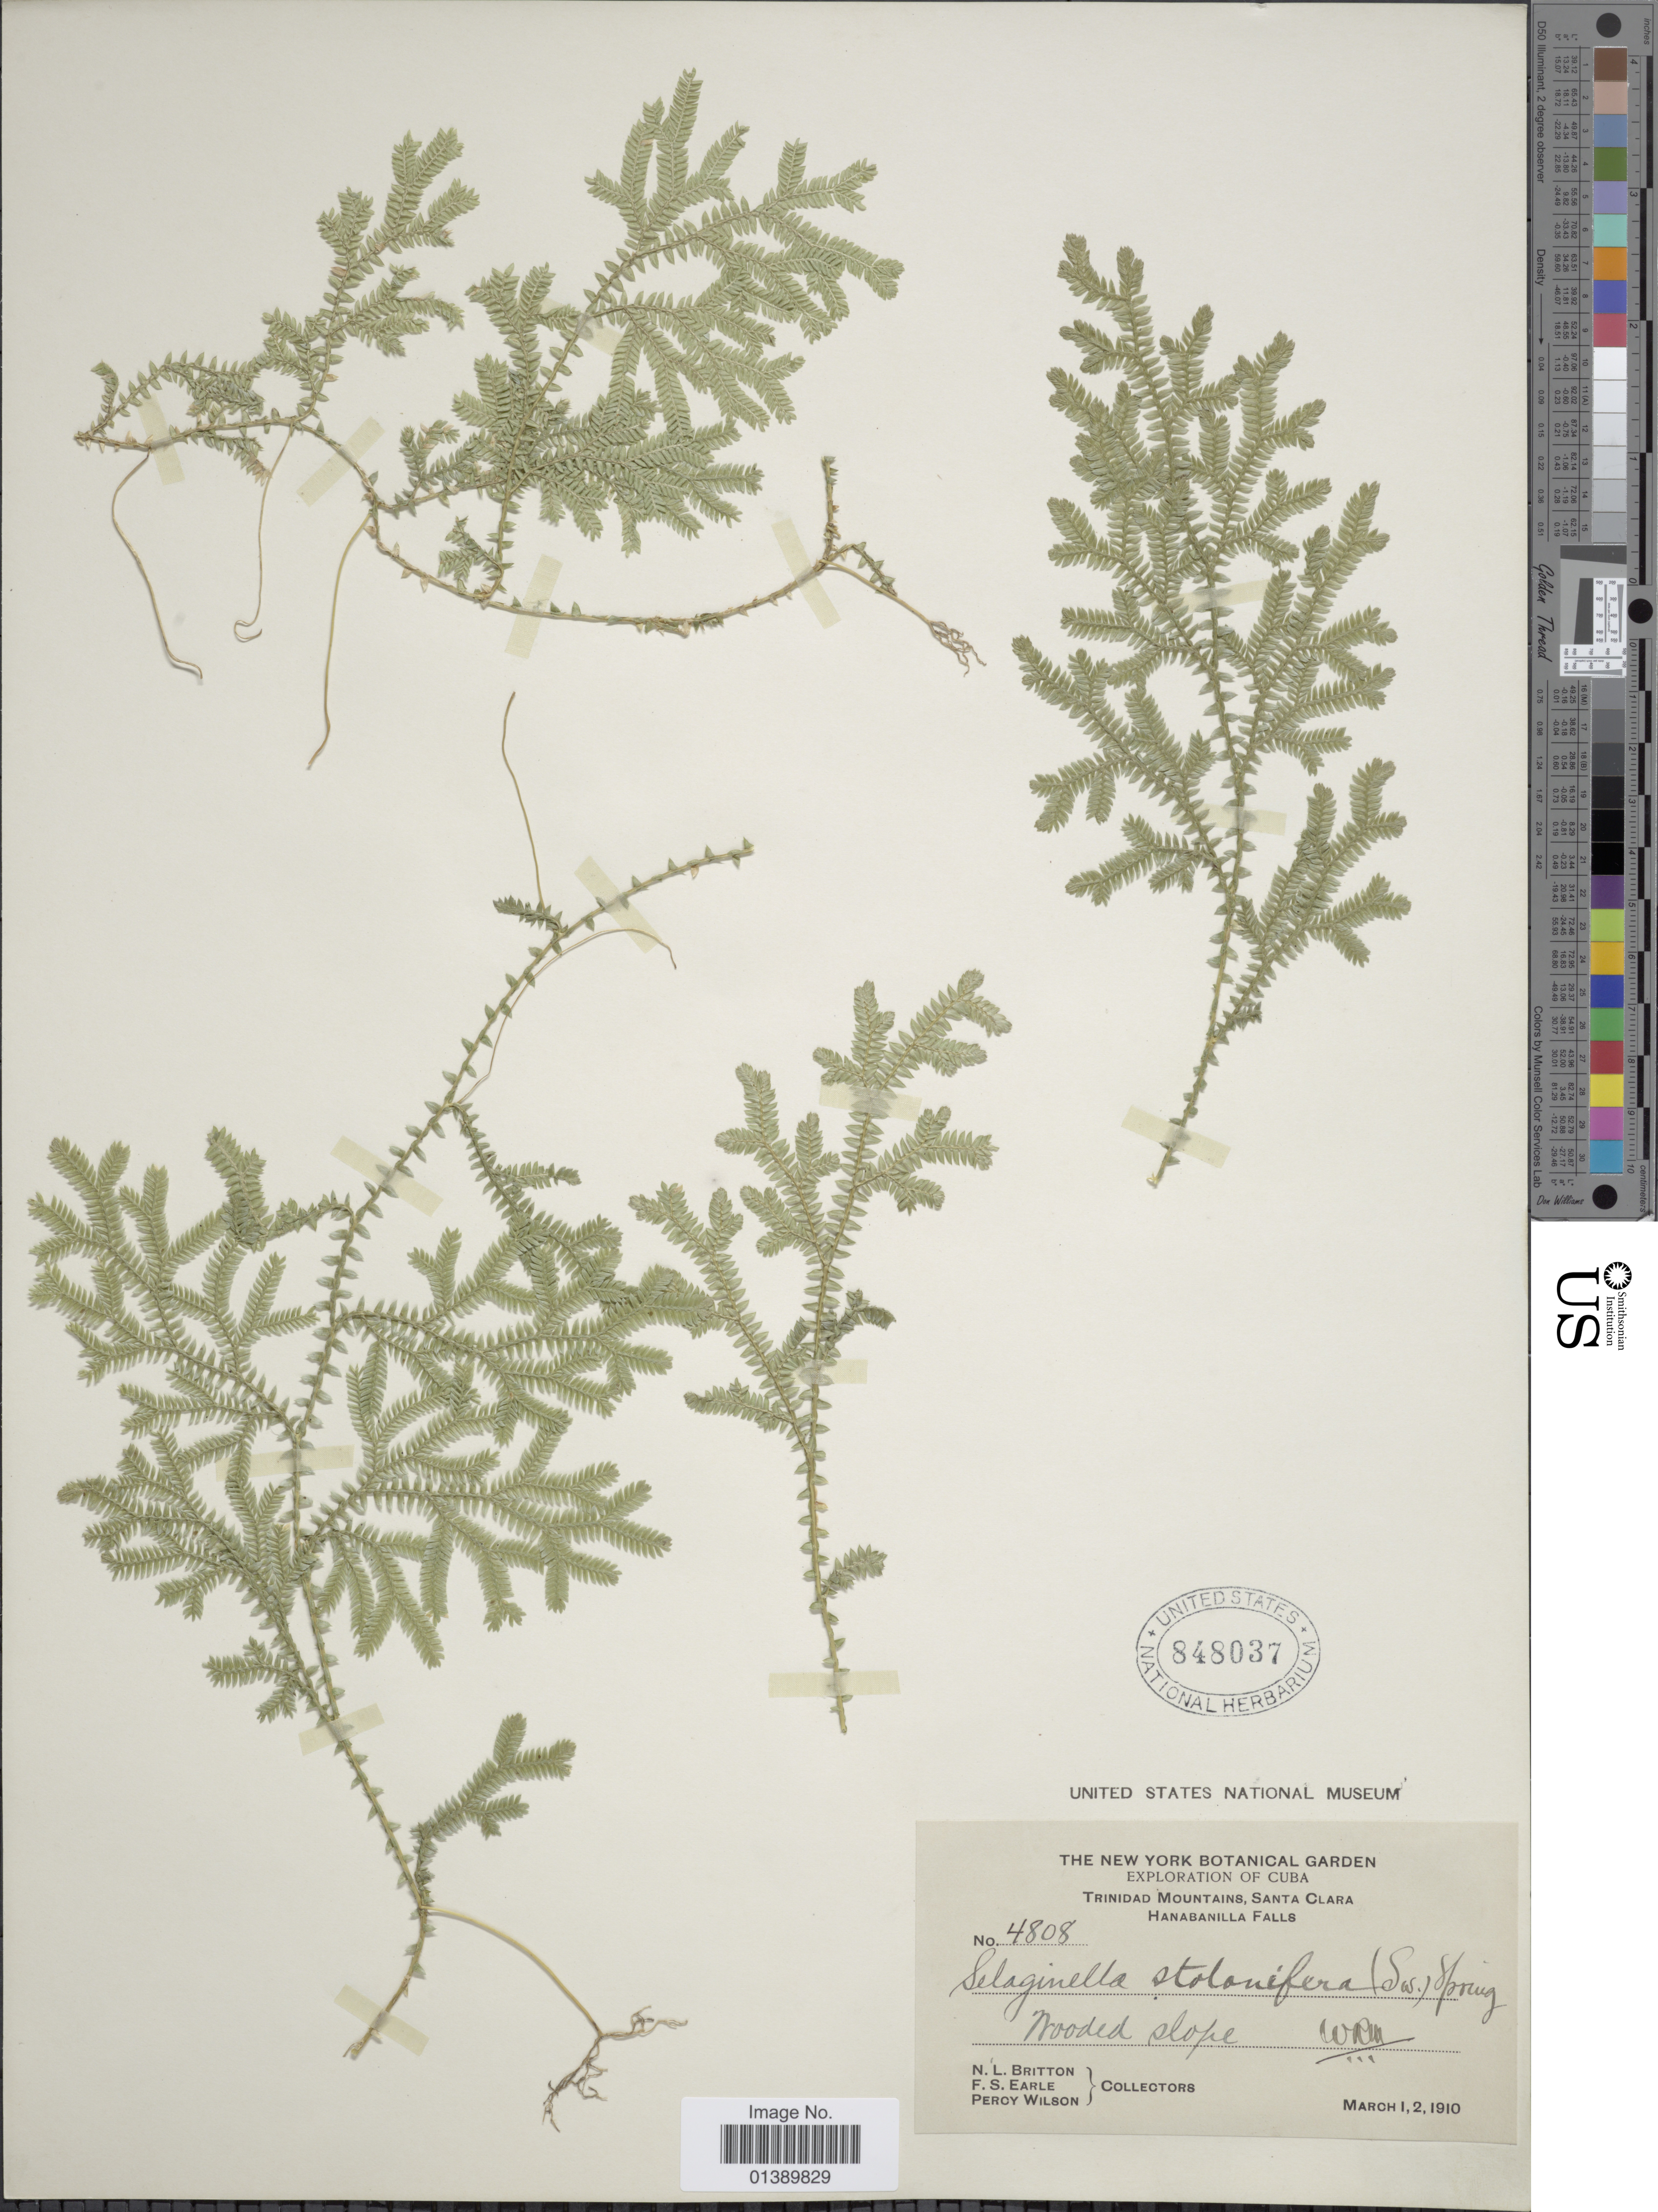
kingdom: Plantae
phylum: Tracheophyta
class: Lycopodiopsida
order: Selaginellales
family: Selaginellaceae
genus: Selaginella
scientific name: Selaginella plumosa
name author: (L.) C. Presl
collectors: N. Britton, F. S. Earle & P. Wilson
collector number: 4808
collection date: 1910-03-01/1910-03-02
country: Cuba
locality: Trinidad Mountains,Santa Clara Hanabanilla Falls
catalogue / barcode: US 848037